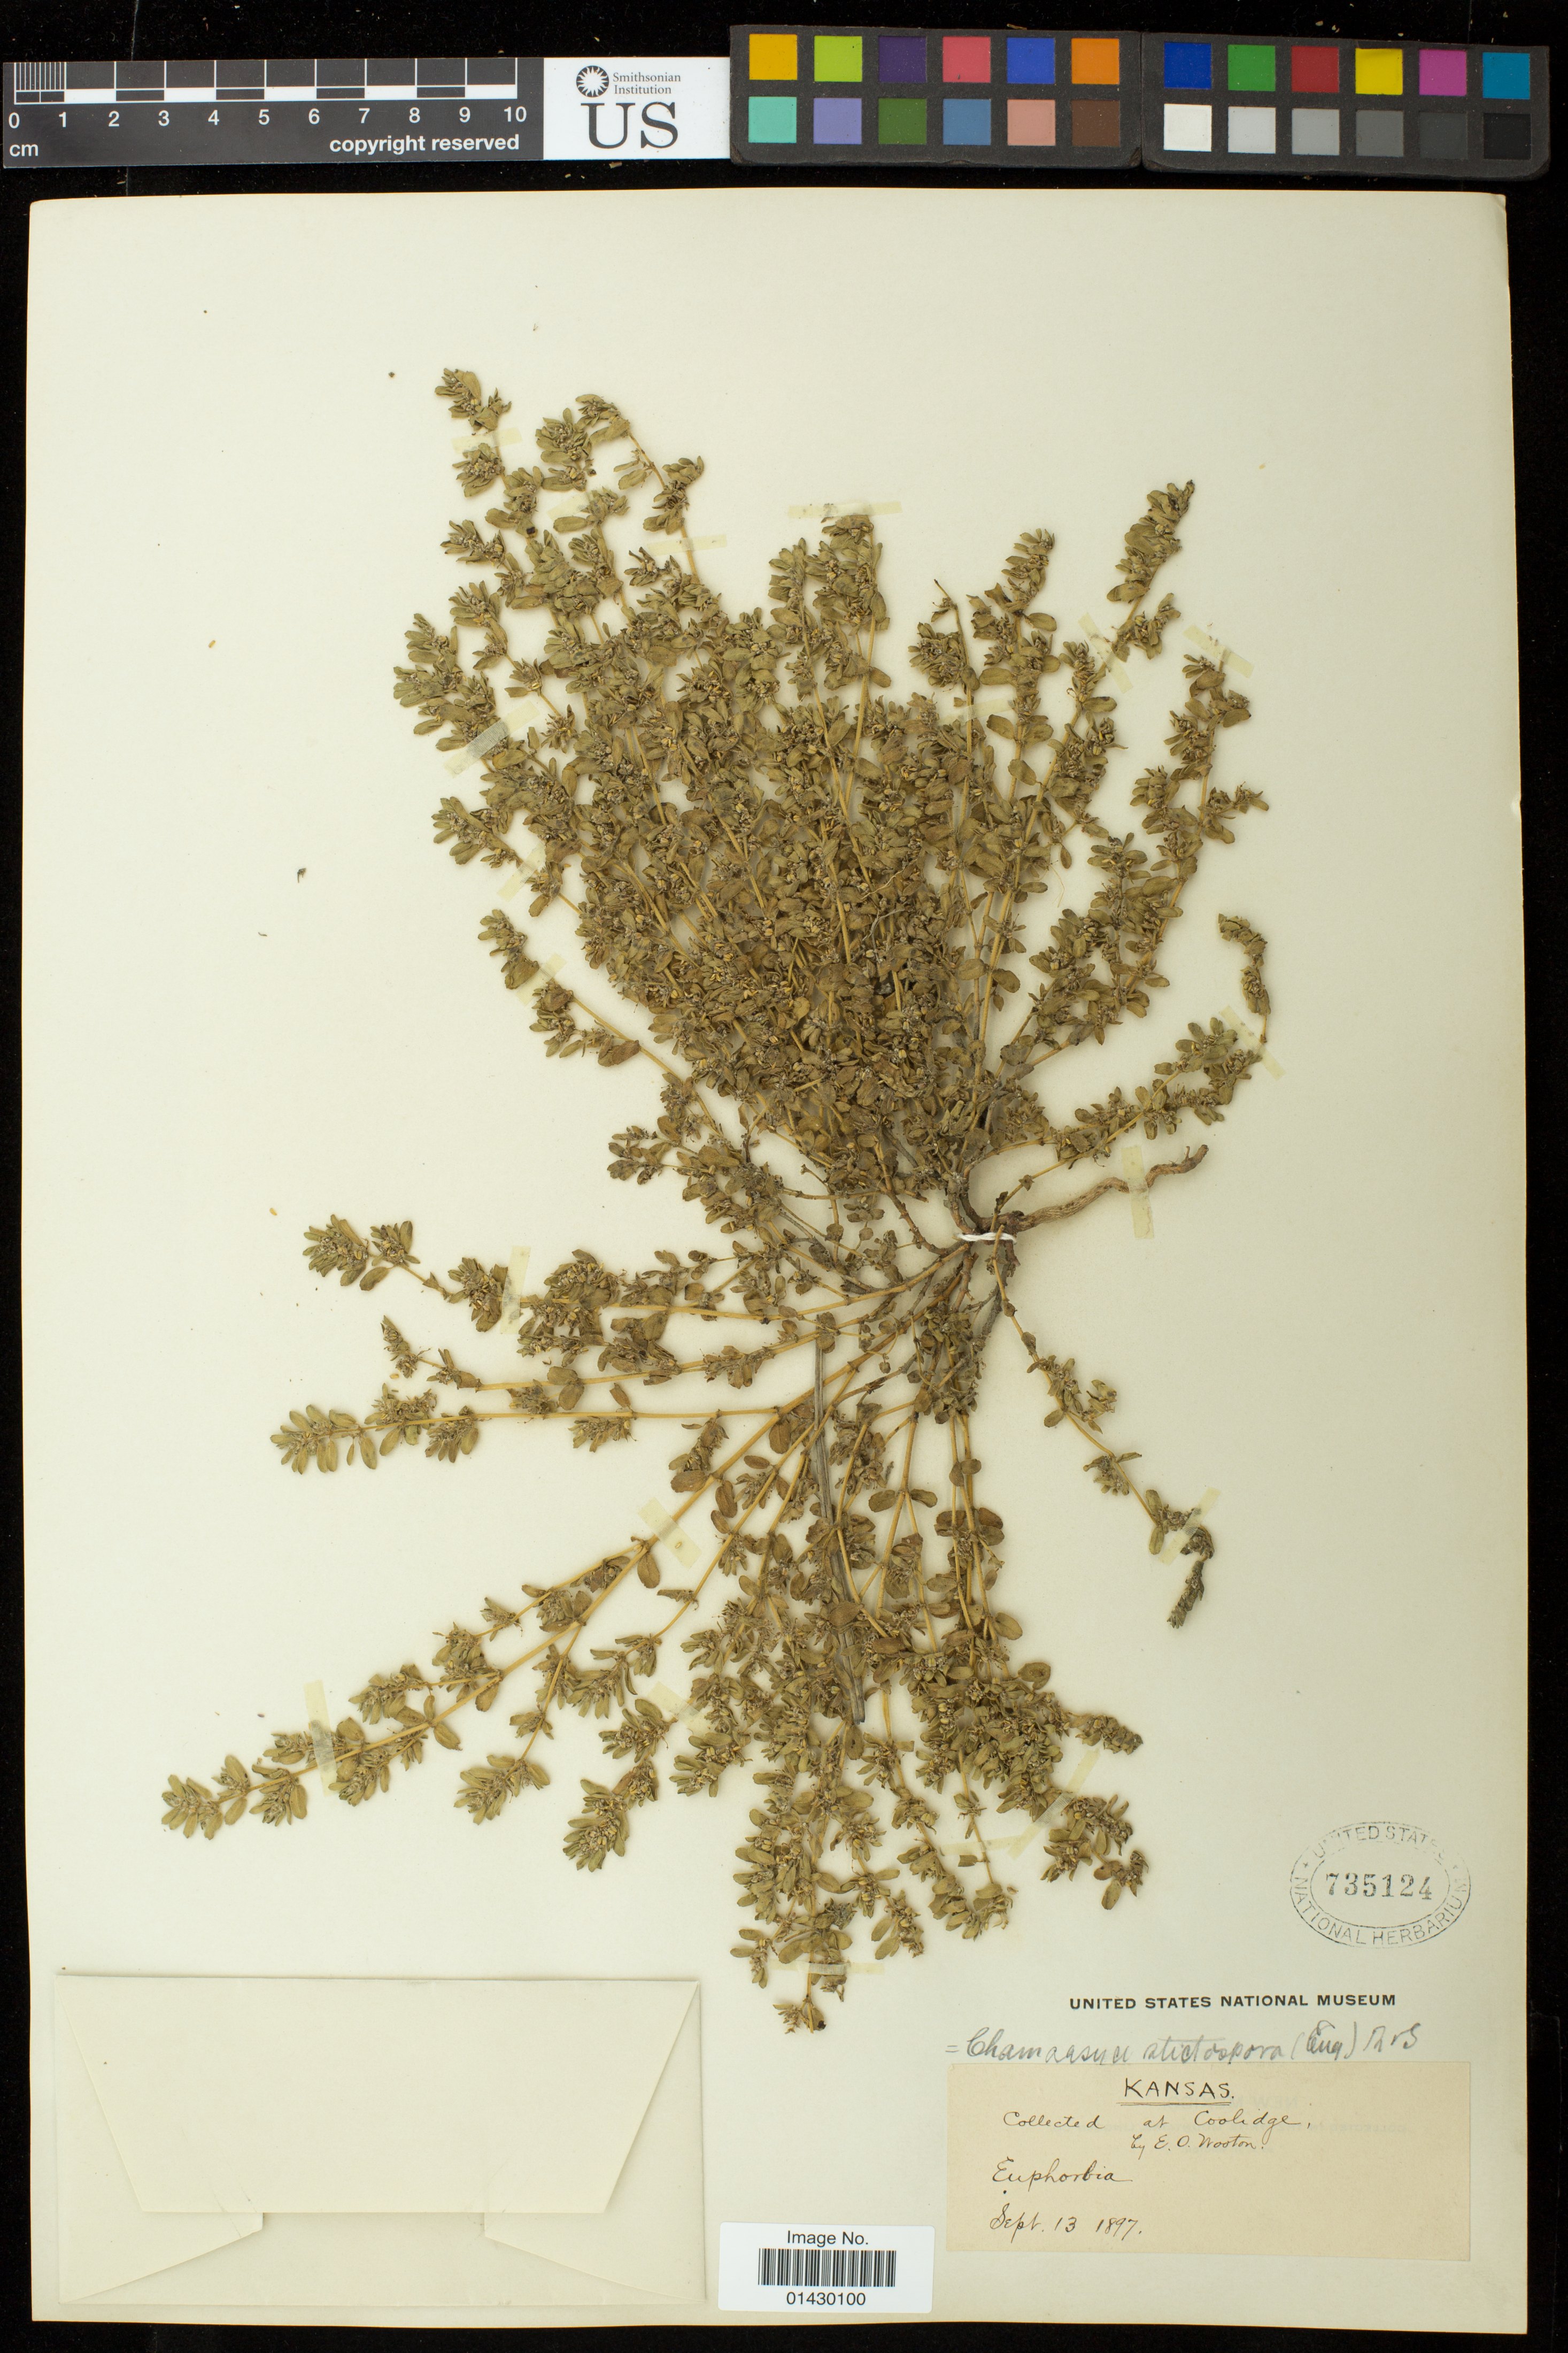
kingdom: Plantae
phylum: Tracheophyta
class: Magnoliopsida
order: Malpighiales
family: Euphorbiaceae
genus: Euphorbia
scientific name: Euphorbia stictospora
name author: Engelm.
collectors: E. O. Wooton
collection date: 1897-09-13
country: United States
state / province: Kansas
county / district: Hamilton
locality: Coolidge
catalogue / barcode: US 735124